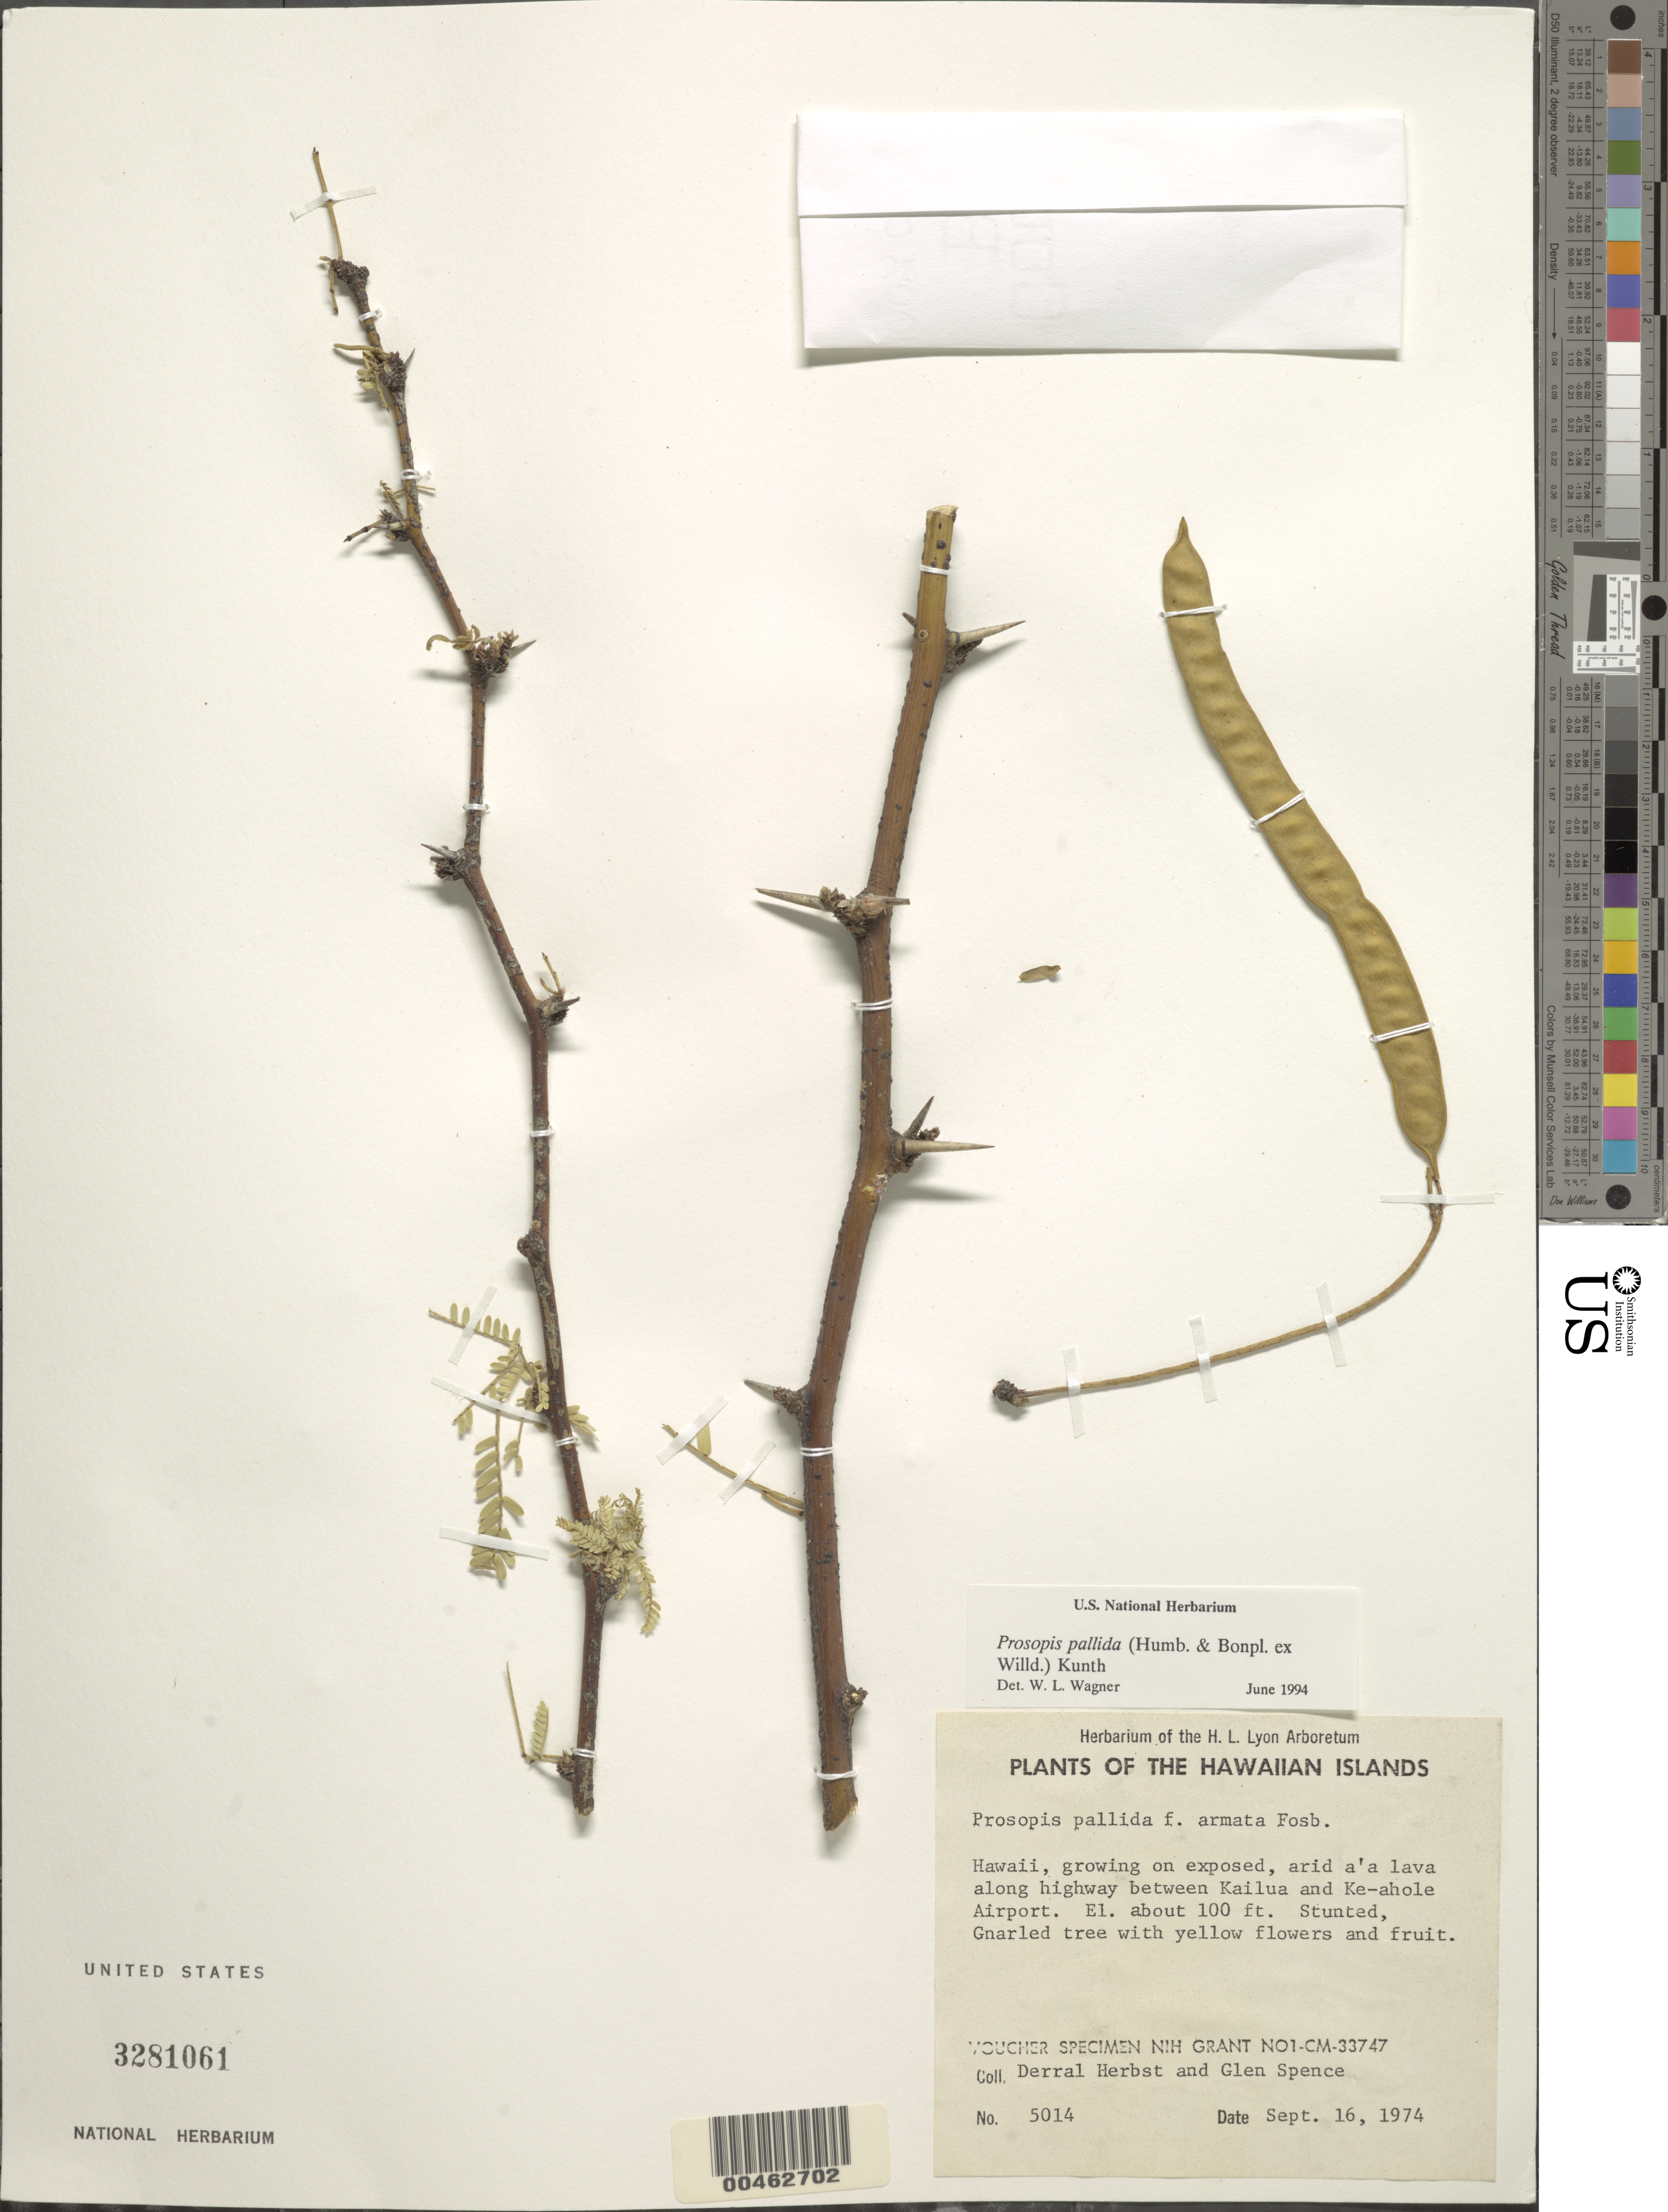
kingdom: Plantae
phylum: Tracheophyta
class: Magnoliopsida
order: Fabales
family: Fabaceae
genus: Neltuma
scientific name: Neltuma pallida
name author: (Humb. & Bonpl. ex Willd.) C. E. Hughes & G.P. Lewis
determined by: Wagner, W. L., (BOT), Smithsonian Institution - National Museum of Natural History (UNITED STATES)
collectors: D. R. Herbst & G. Spence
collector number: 5014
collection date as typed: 16 Sep 1974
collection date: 1974-09-16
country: United States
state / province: Hawaii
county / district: Hawaii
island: Hawaii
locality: along hwy between Kailua and Ke-ahole Airport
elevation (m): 30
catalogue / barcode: US 3281061